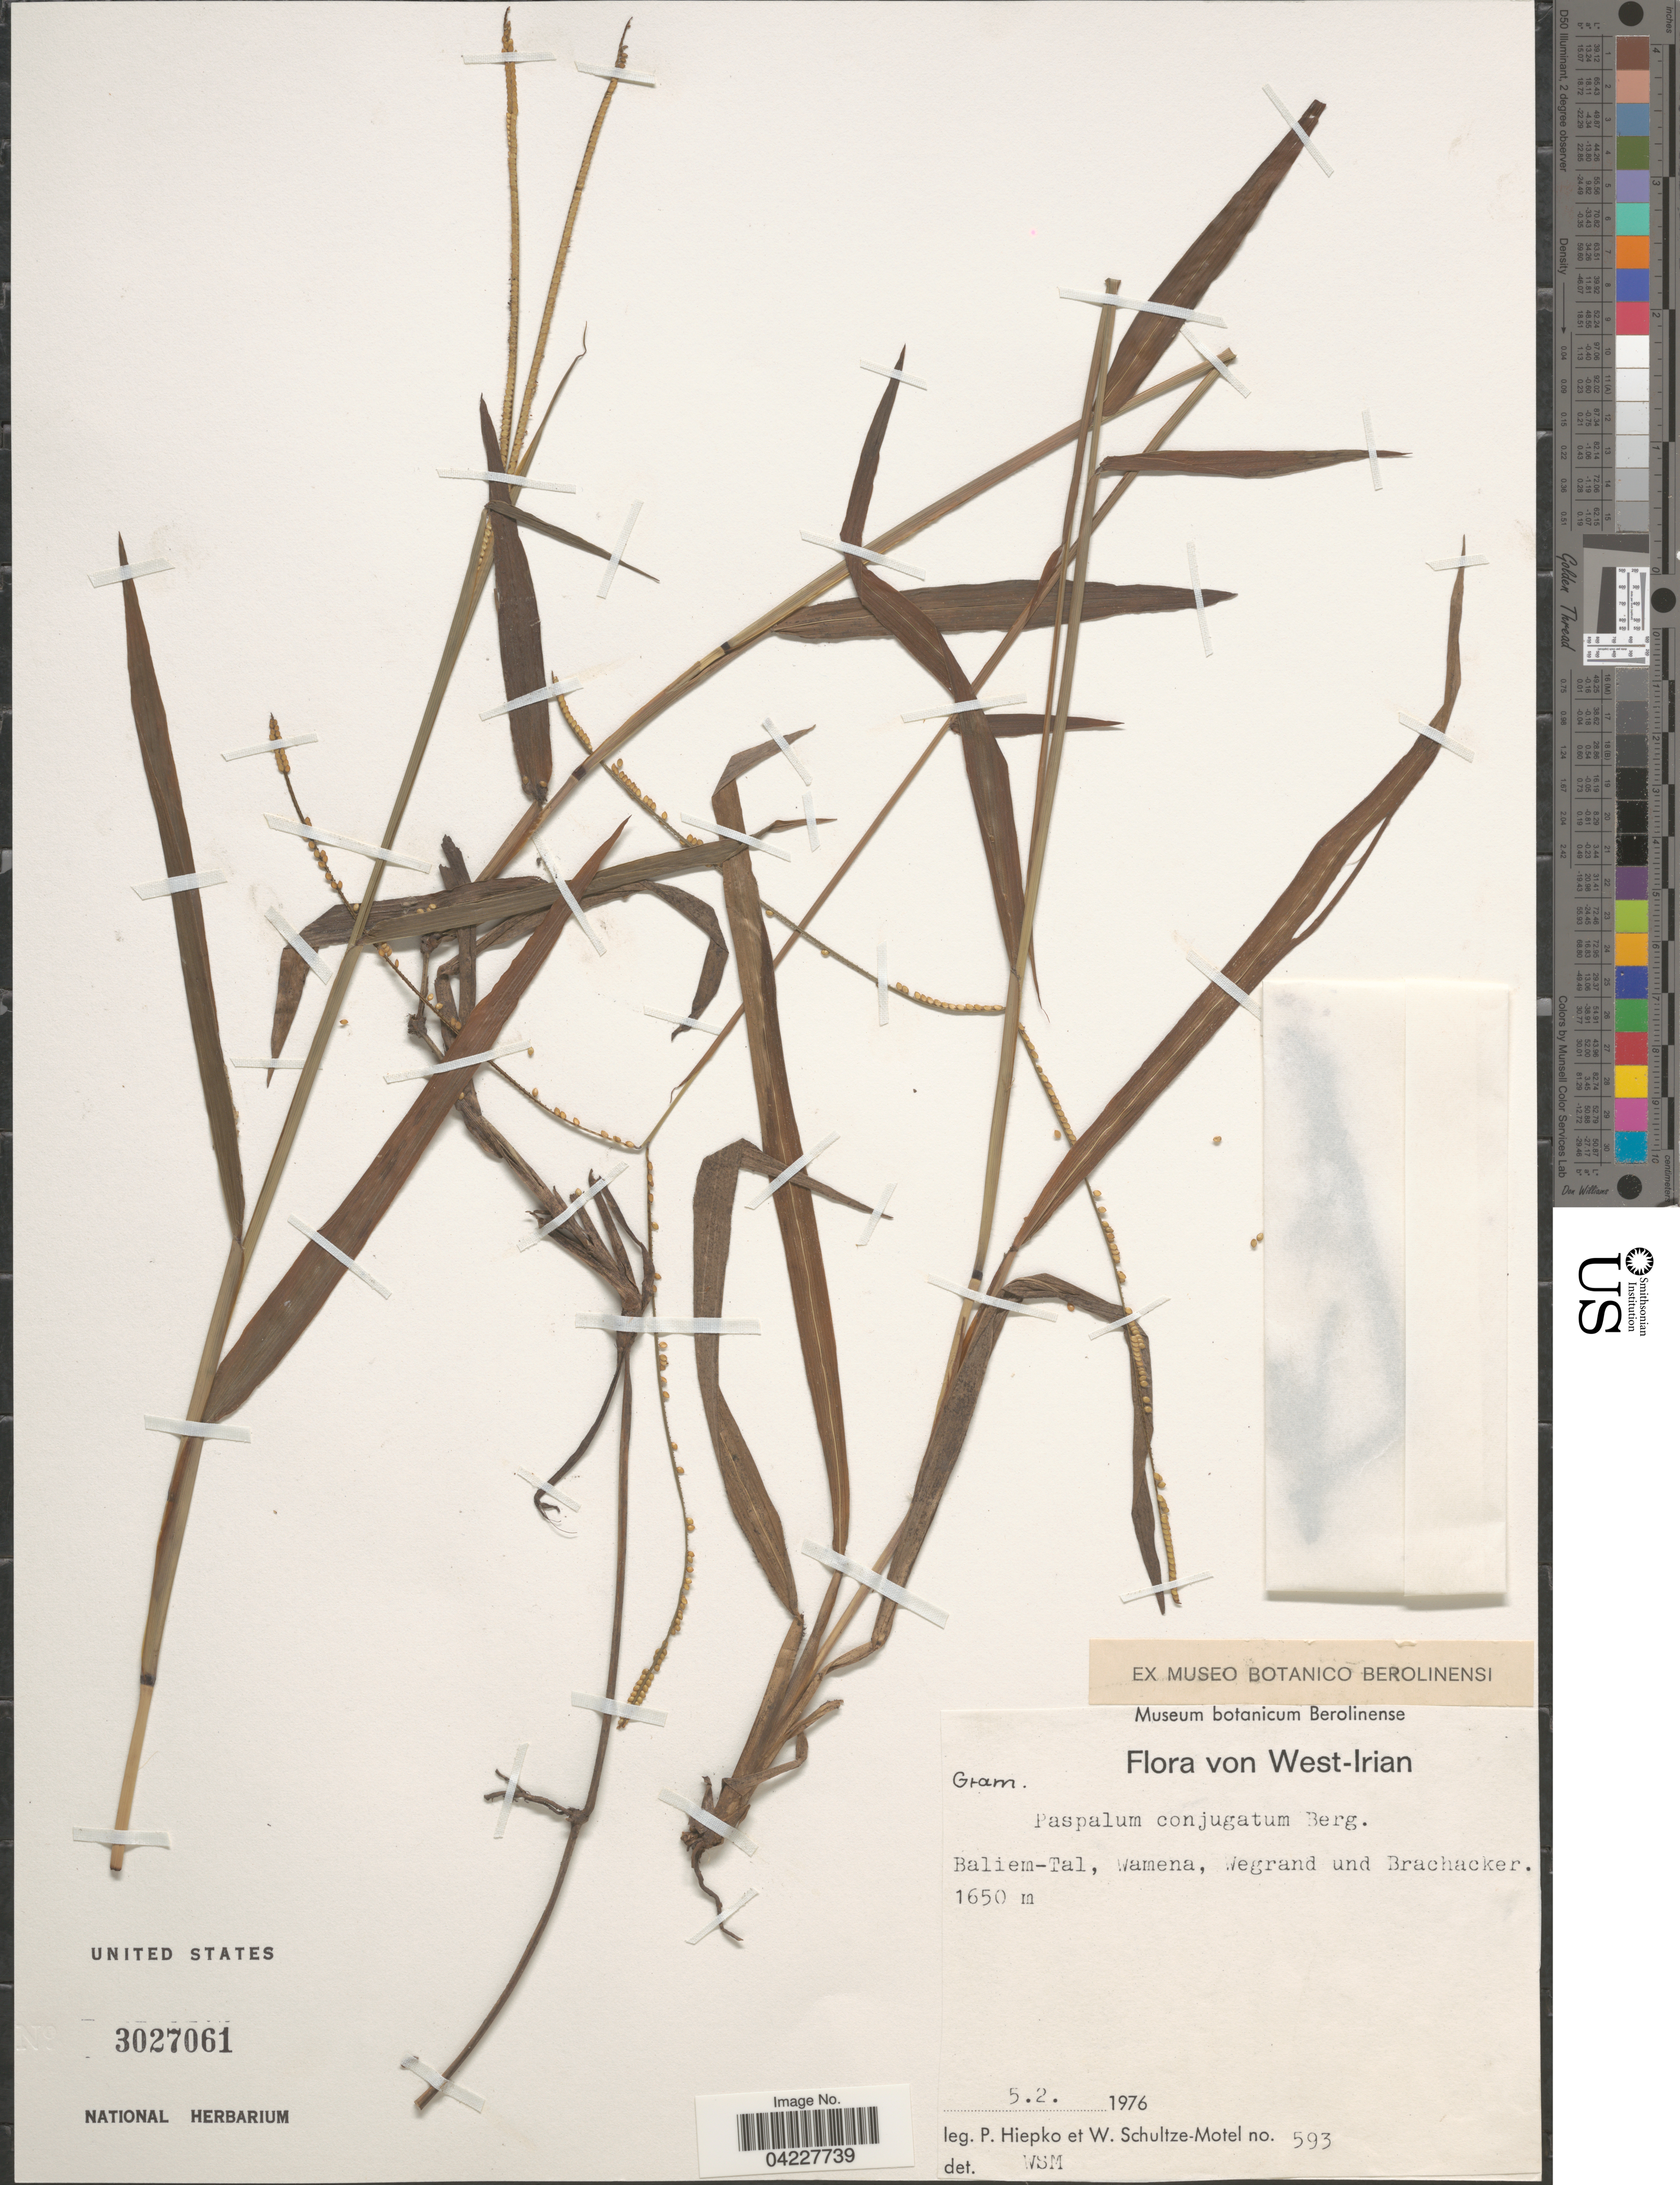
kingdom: Plantae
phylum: Tracheophyta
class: Liliopsida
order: Poales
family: Poaceae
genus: Paspalum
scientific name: Paspalum conjugatum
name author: P.J. Bergius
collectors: P. H. Hiepko & W. Schultze-Motel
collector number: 593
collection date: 1976-02-05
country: Indonesia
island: New Guinea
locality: West-Irian. Baliem-Tal, Wamena, Wegrand und Brachacker.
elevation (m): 1650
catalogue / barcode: US 3027061